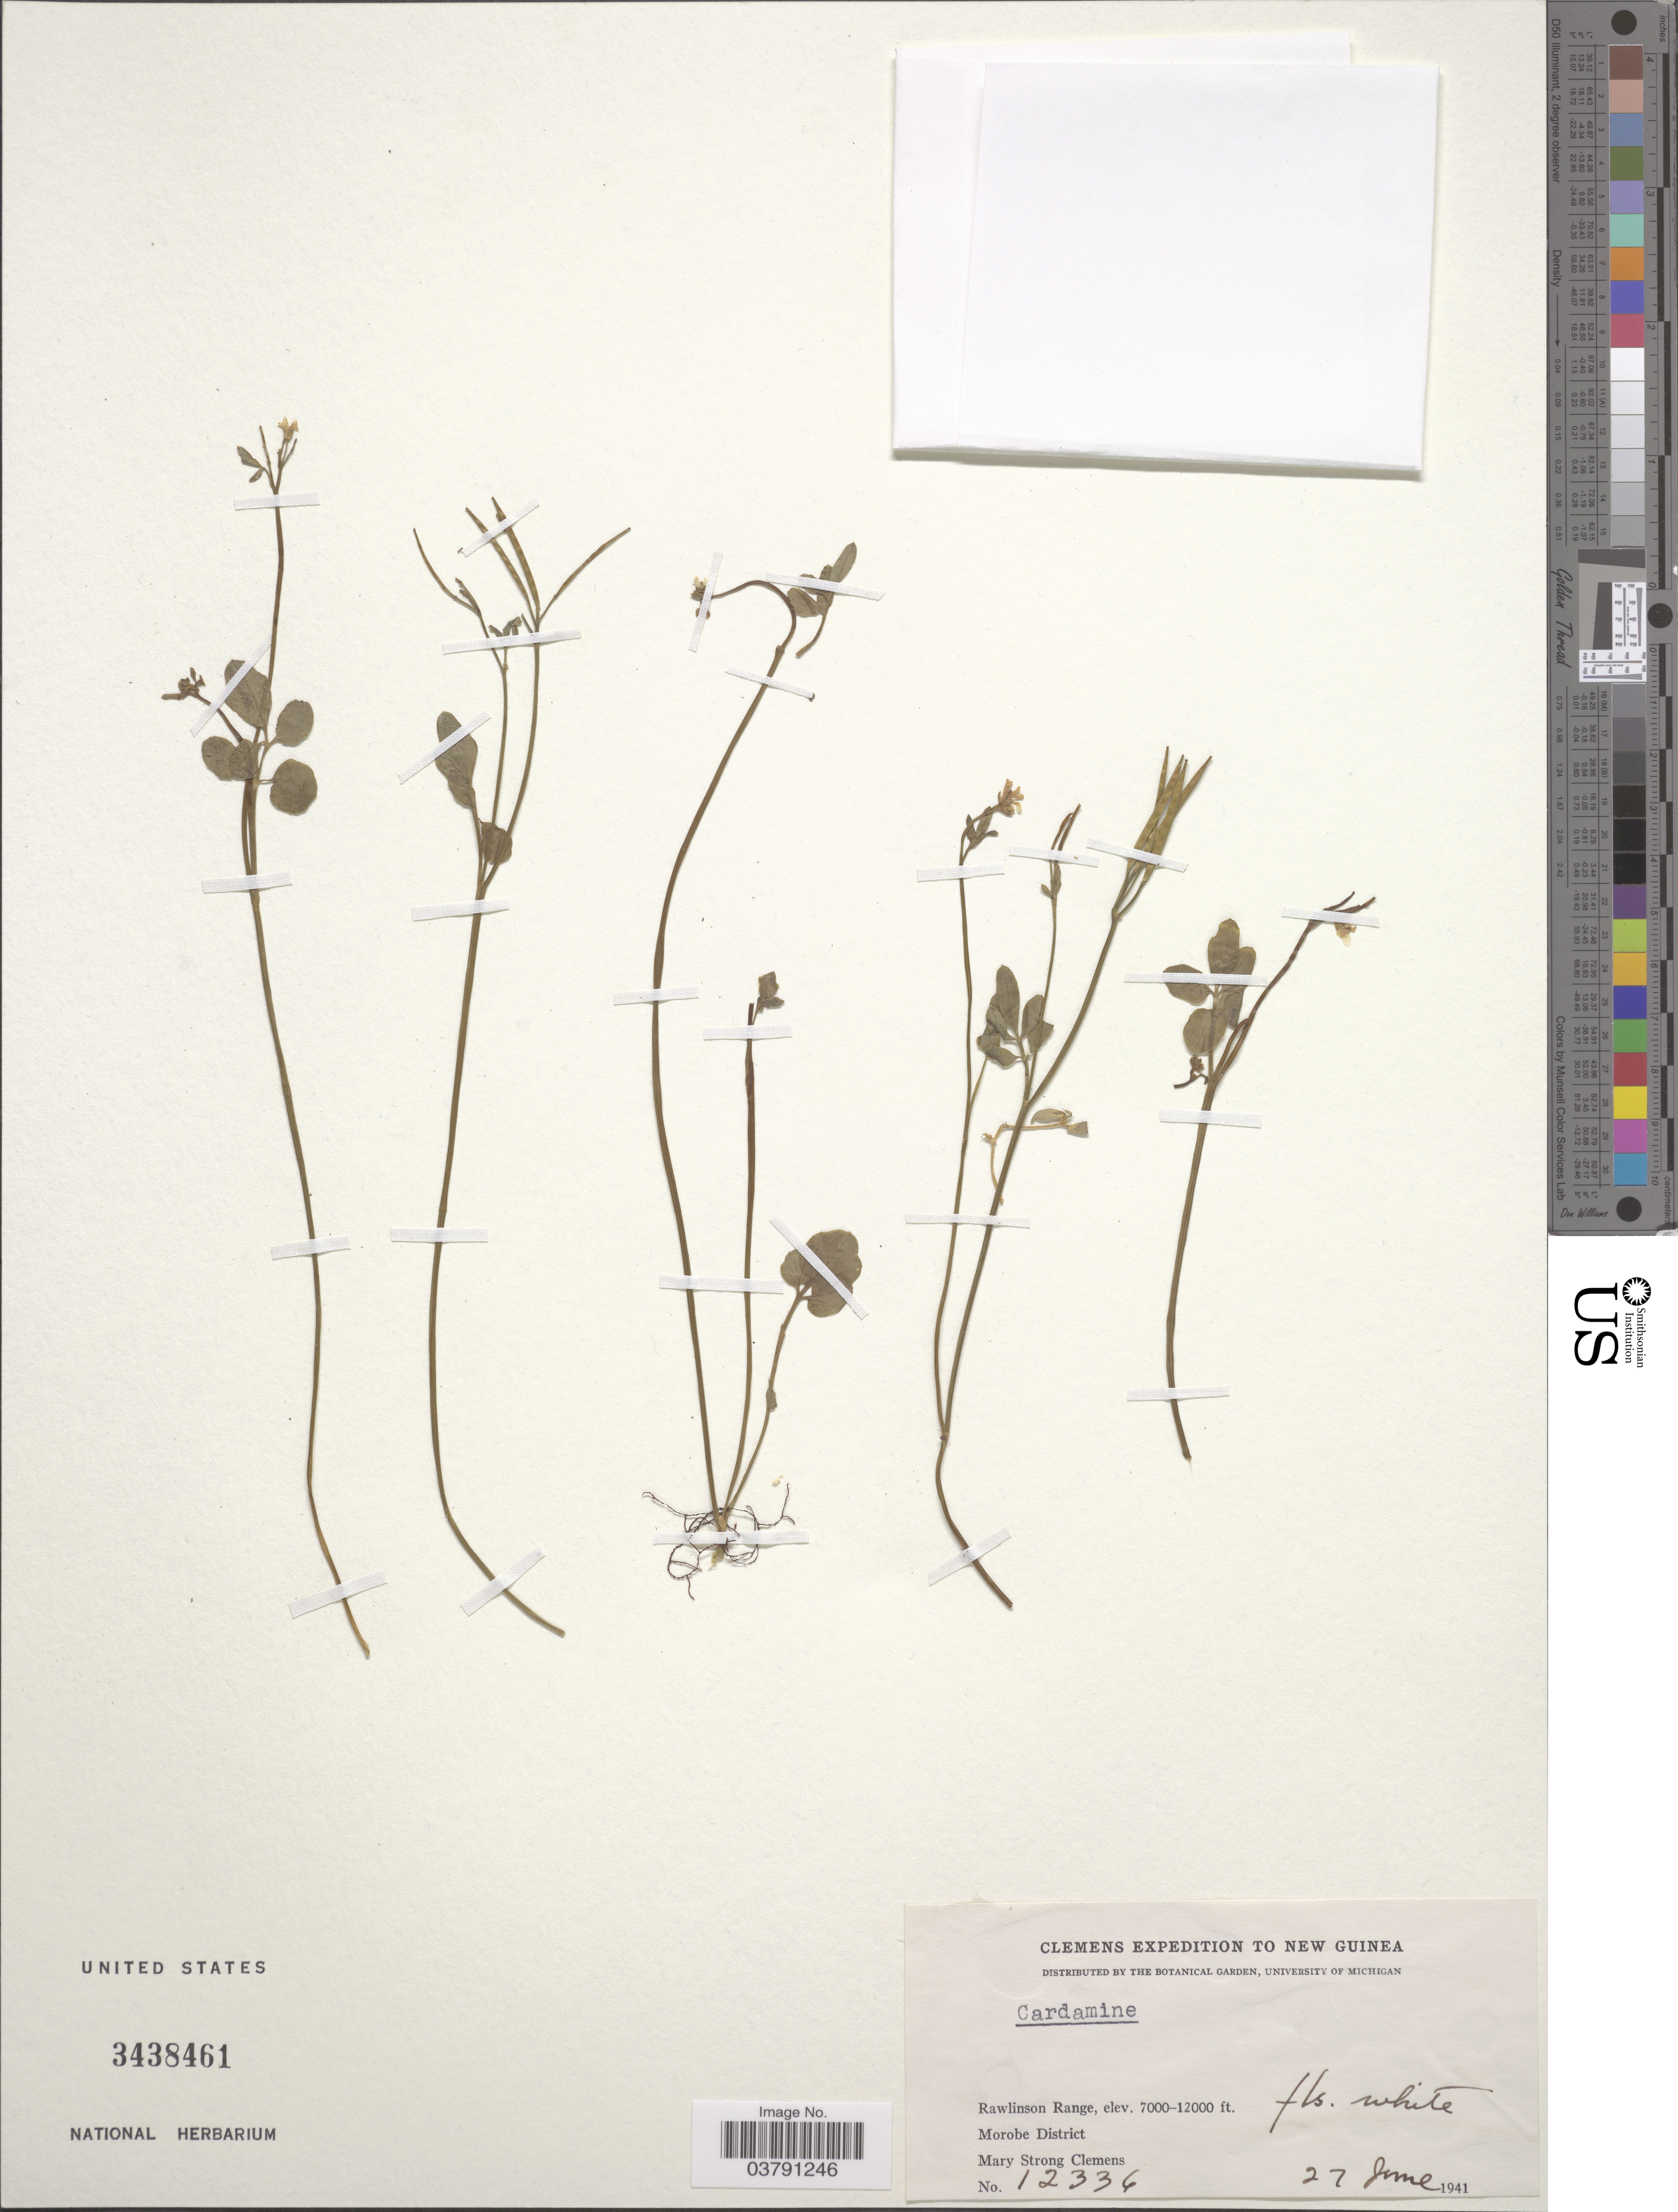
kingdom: Plantae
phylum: Tracheophyta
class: Magnoliopsida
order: Brassicales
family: Brassicaceae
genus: Cardamine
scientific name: Cardamine sp.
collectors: M. S. Clemens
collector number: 12336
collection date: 1941-06-27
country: Papua New Guinea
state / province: Morobe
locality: New Guinea. Rawlinson Range. Morobe District.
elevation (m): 2134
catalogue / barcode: US 3438461